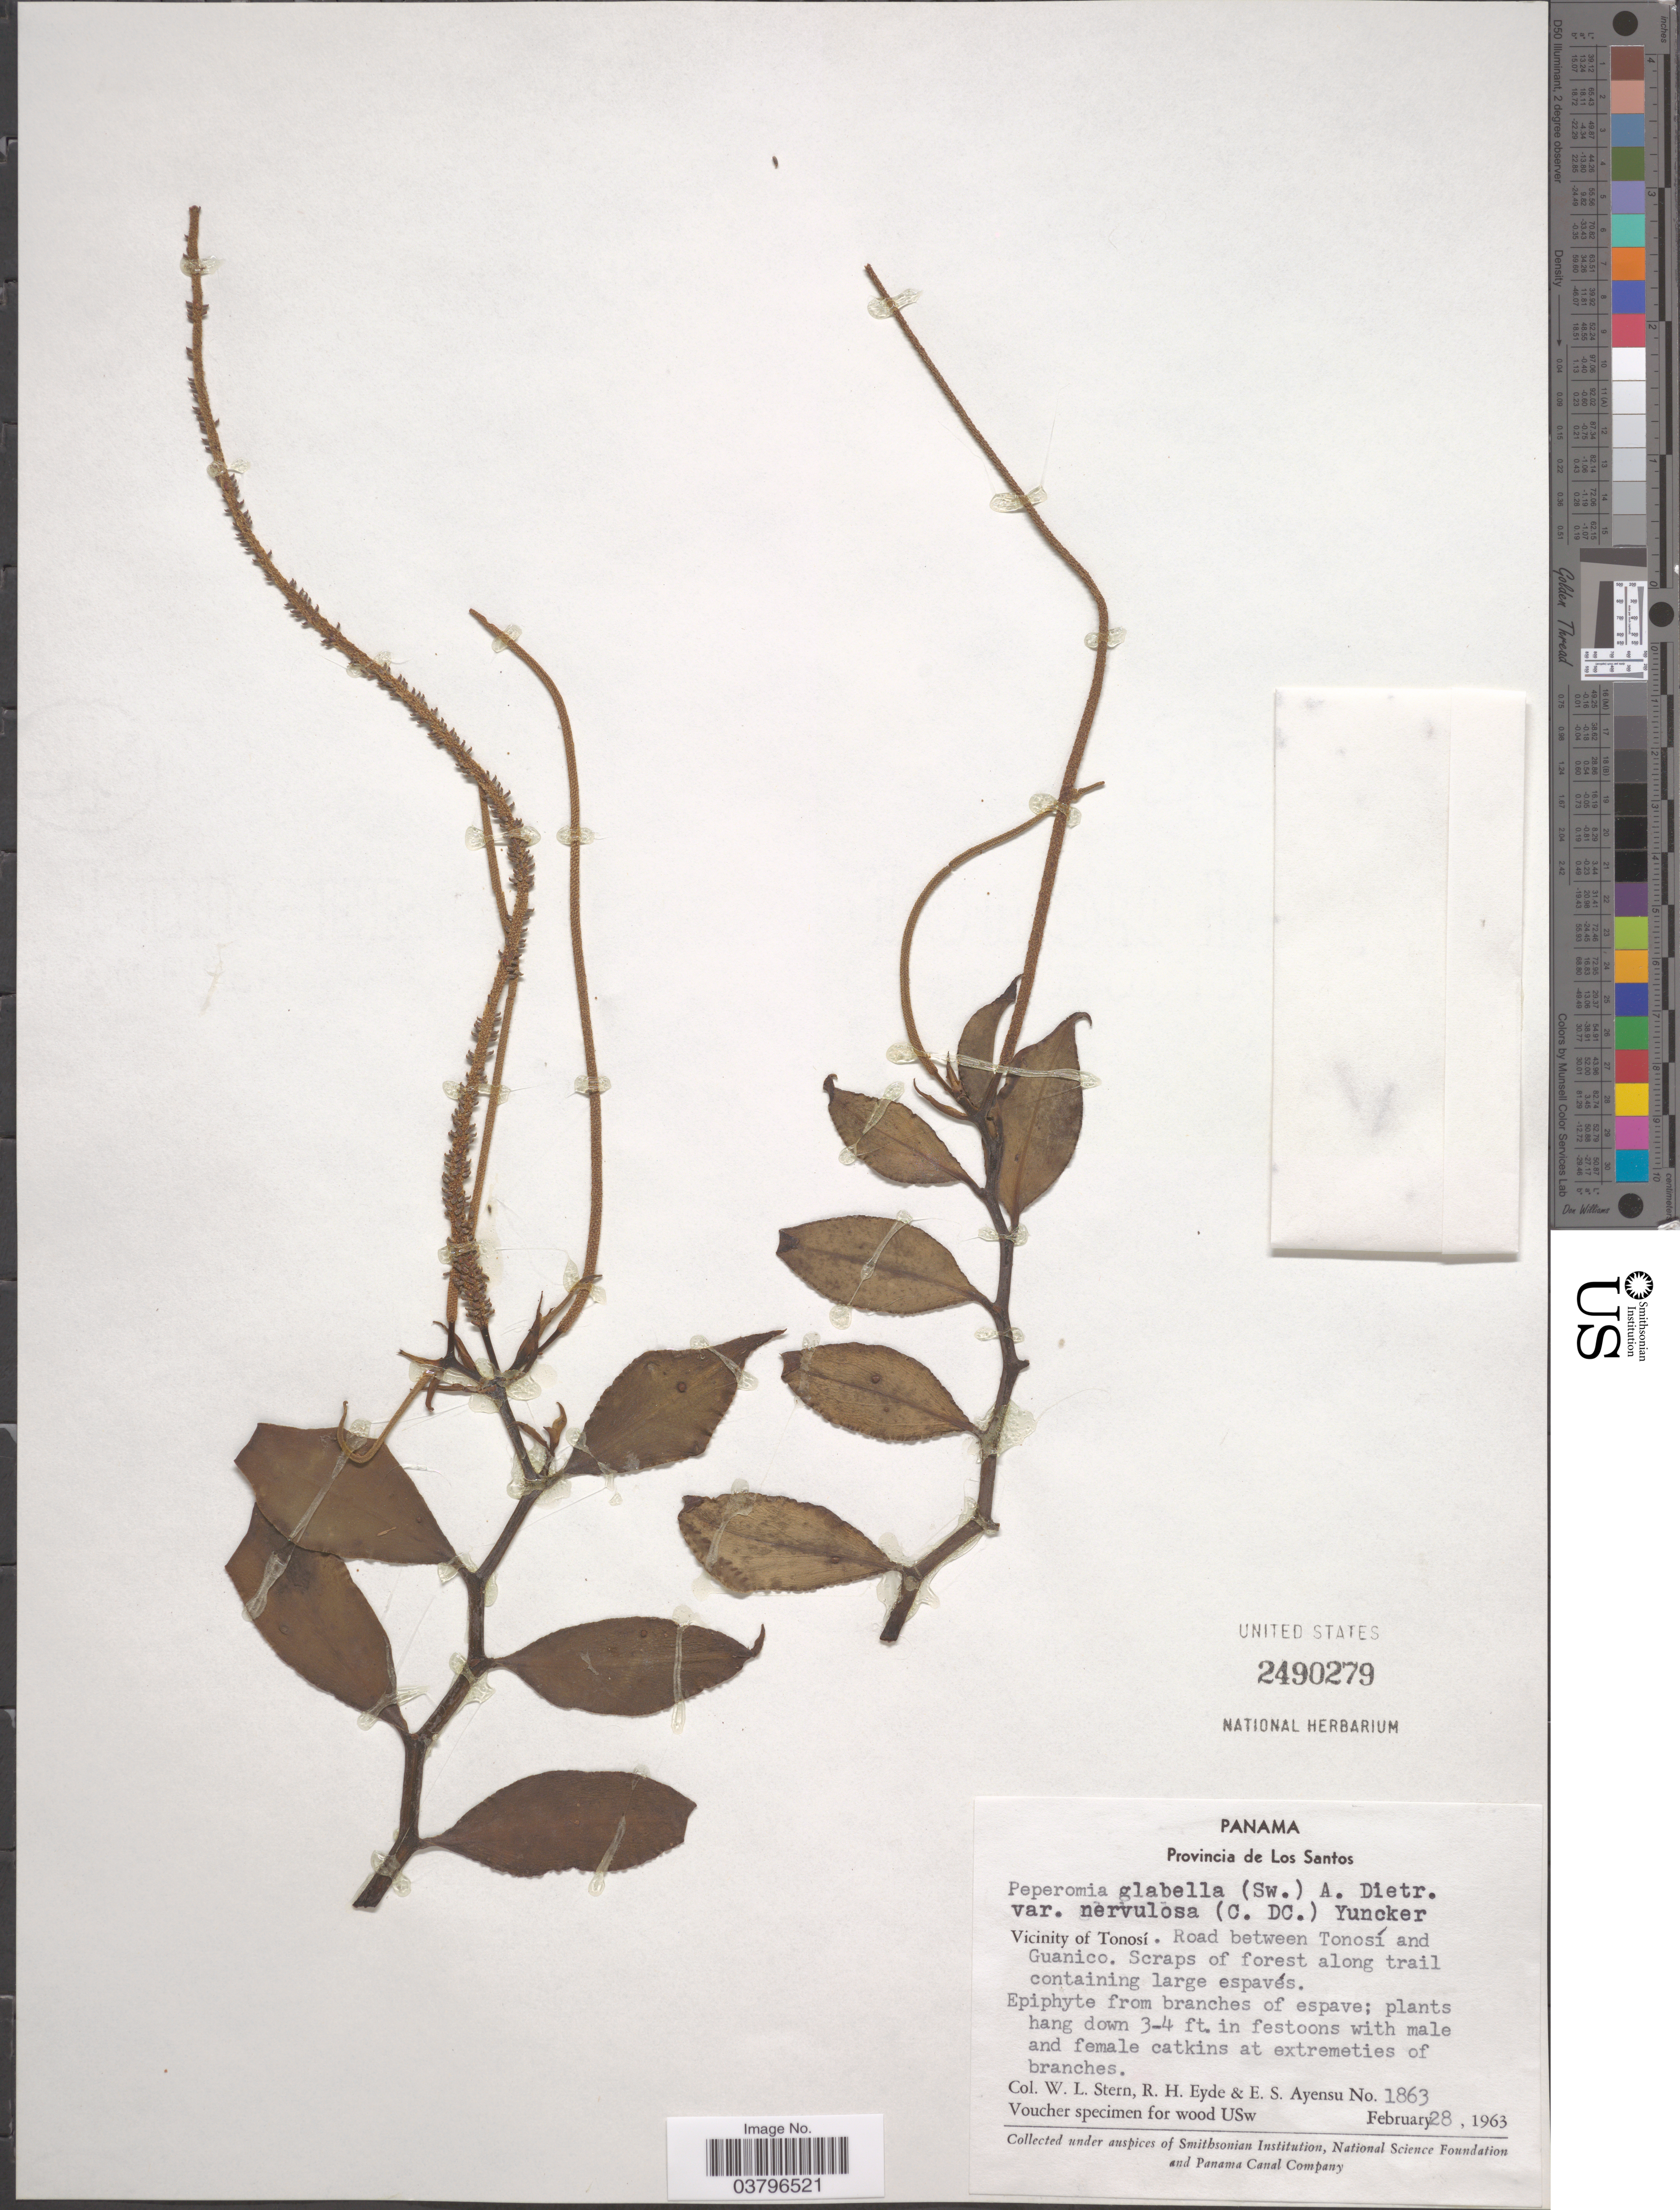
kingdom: Plantae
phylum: Tracheophyta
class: Magnoliopsida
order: Piperales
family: Piperaceae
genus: Peperomia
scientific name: Peperomia macrostachya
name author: (Vahl) A. Dietr.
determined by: Jiménez, José Estaban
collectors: W. L. Stern, R. H. Eyde & E. S. Ayensu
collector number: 1863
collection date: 1963-02-28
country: Panama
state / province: Los Santos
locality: Vicinity of Tonosí. Road between Tonosí and Guanico.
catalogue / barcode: US 2490279